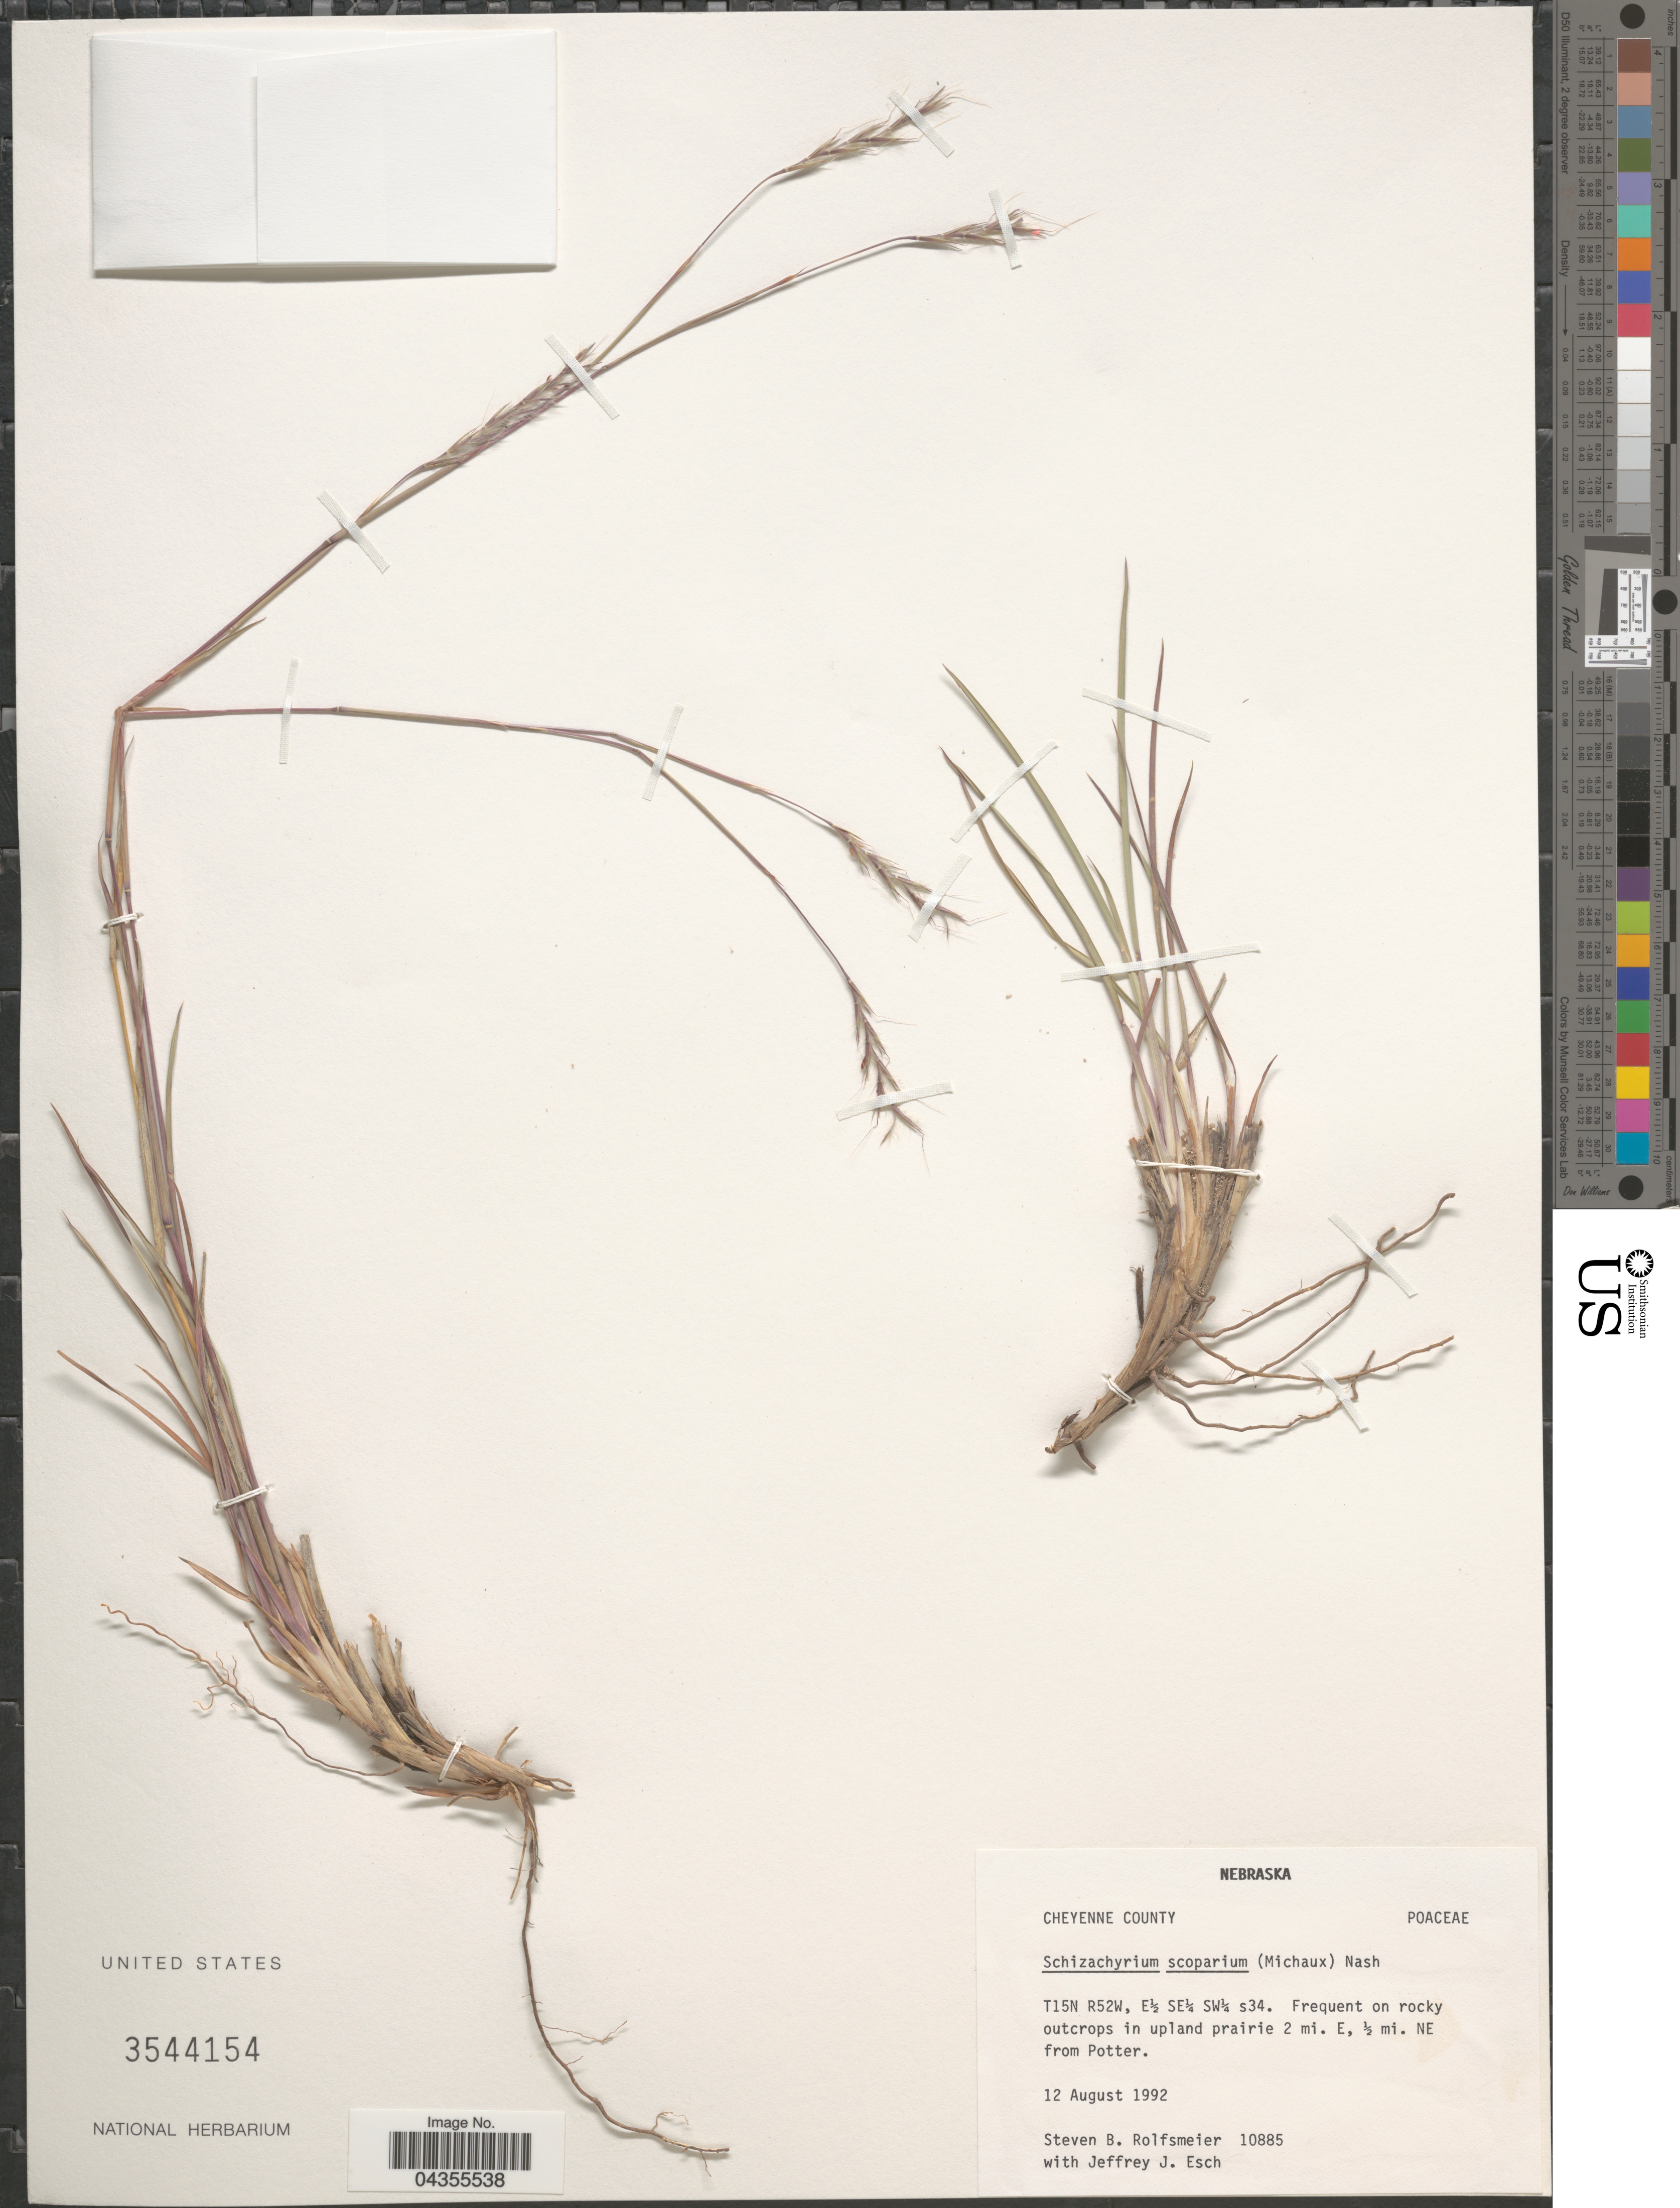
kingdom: Plantae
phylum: Tracheophyta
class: Liliopsida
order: Poales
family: Poaceae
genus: Schizachyrium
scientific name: Schizachyrium scoparium var. scoparium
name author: (Michx.) Nash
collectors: S. Rolfsmeier & J. Esch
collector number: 10885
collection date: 1992-08-12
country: United States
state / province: Nebraska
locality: Cheyenne County. T15N R52W, E½ SE¼ SW¼ s34. Frequent on rocky outcrops in upland prairie 2 mi. E, ½ mi. NE from Potter.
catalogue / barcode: US 3544154